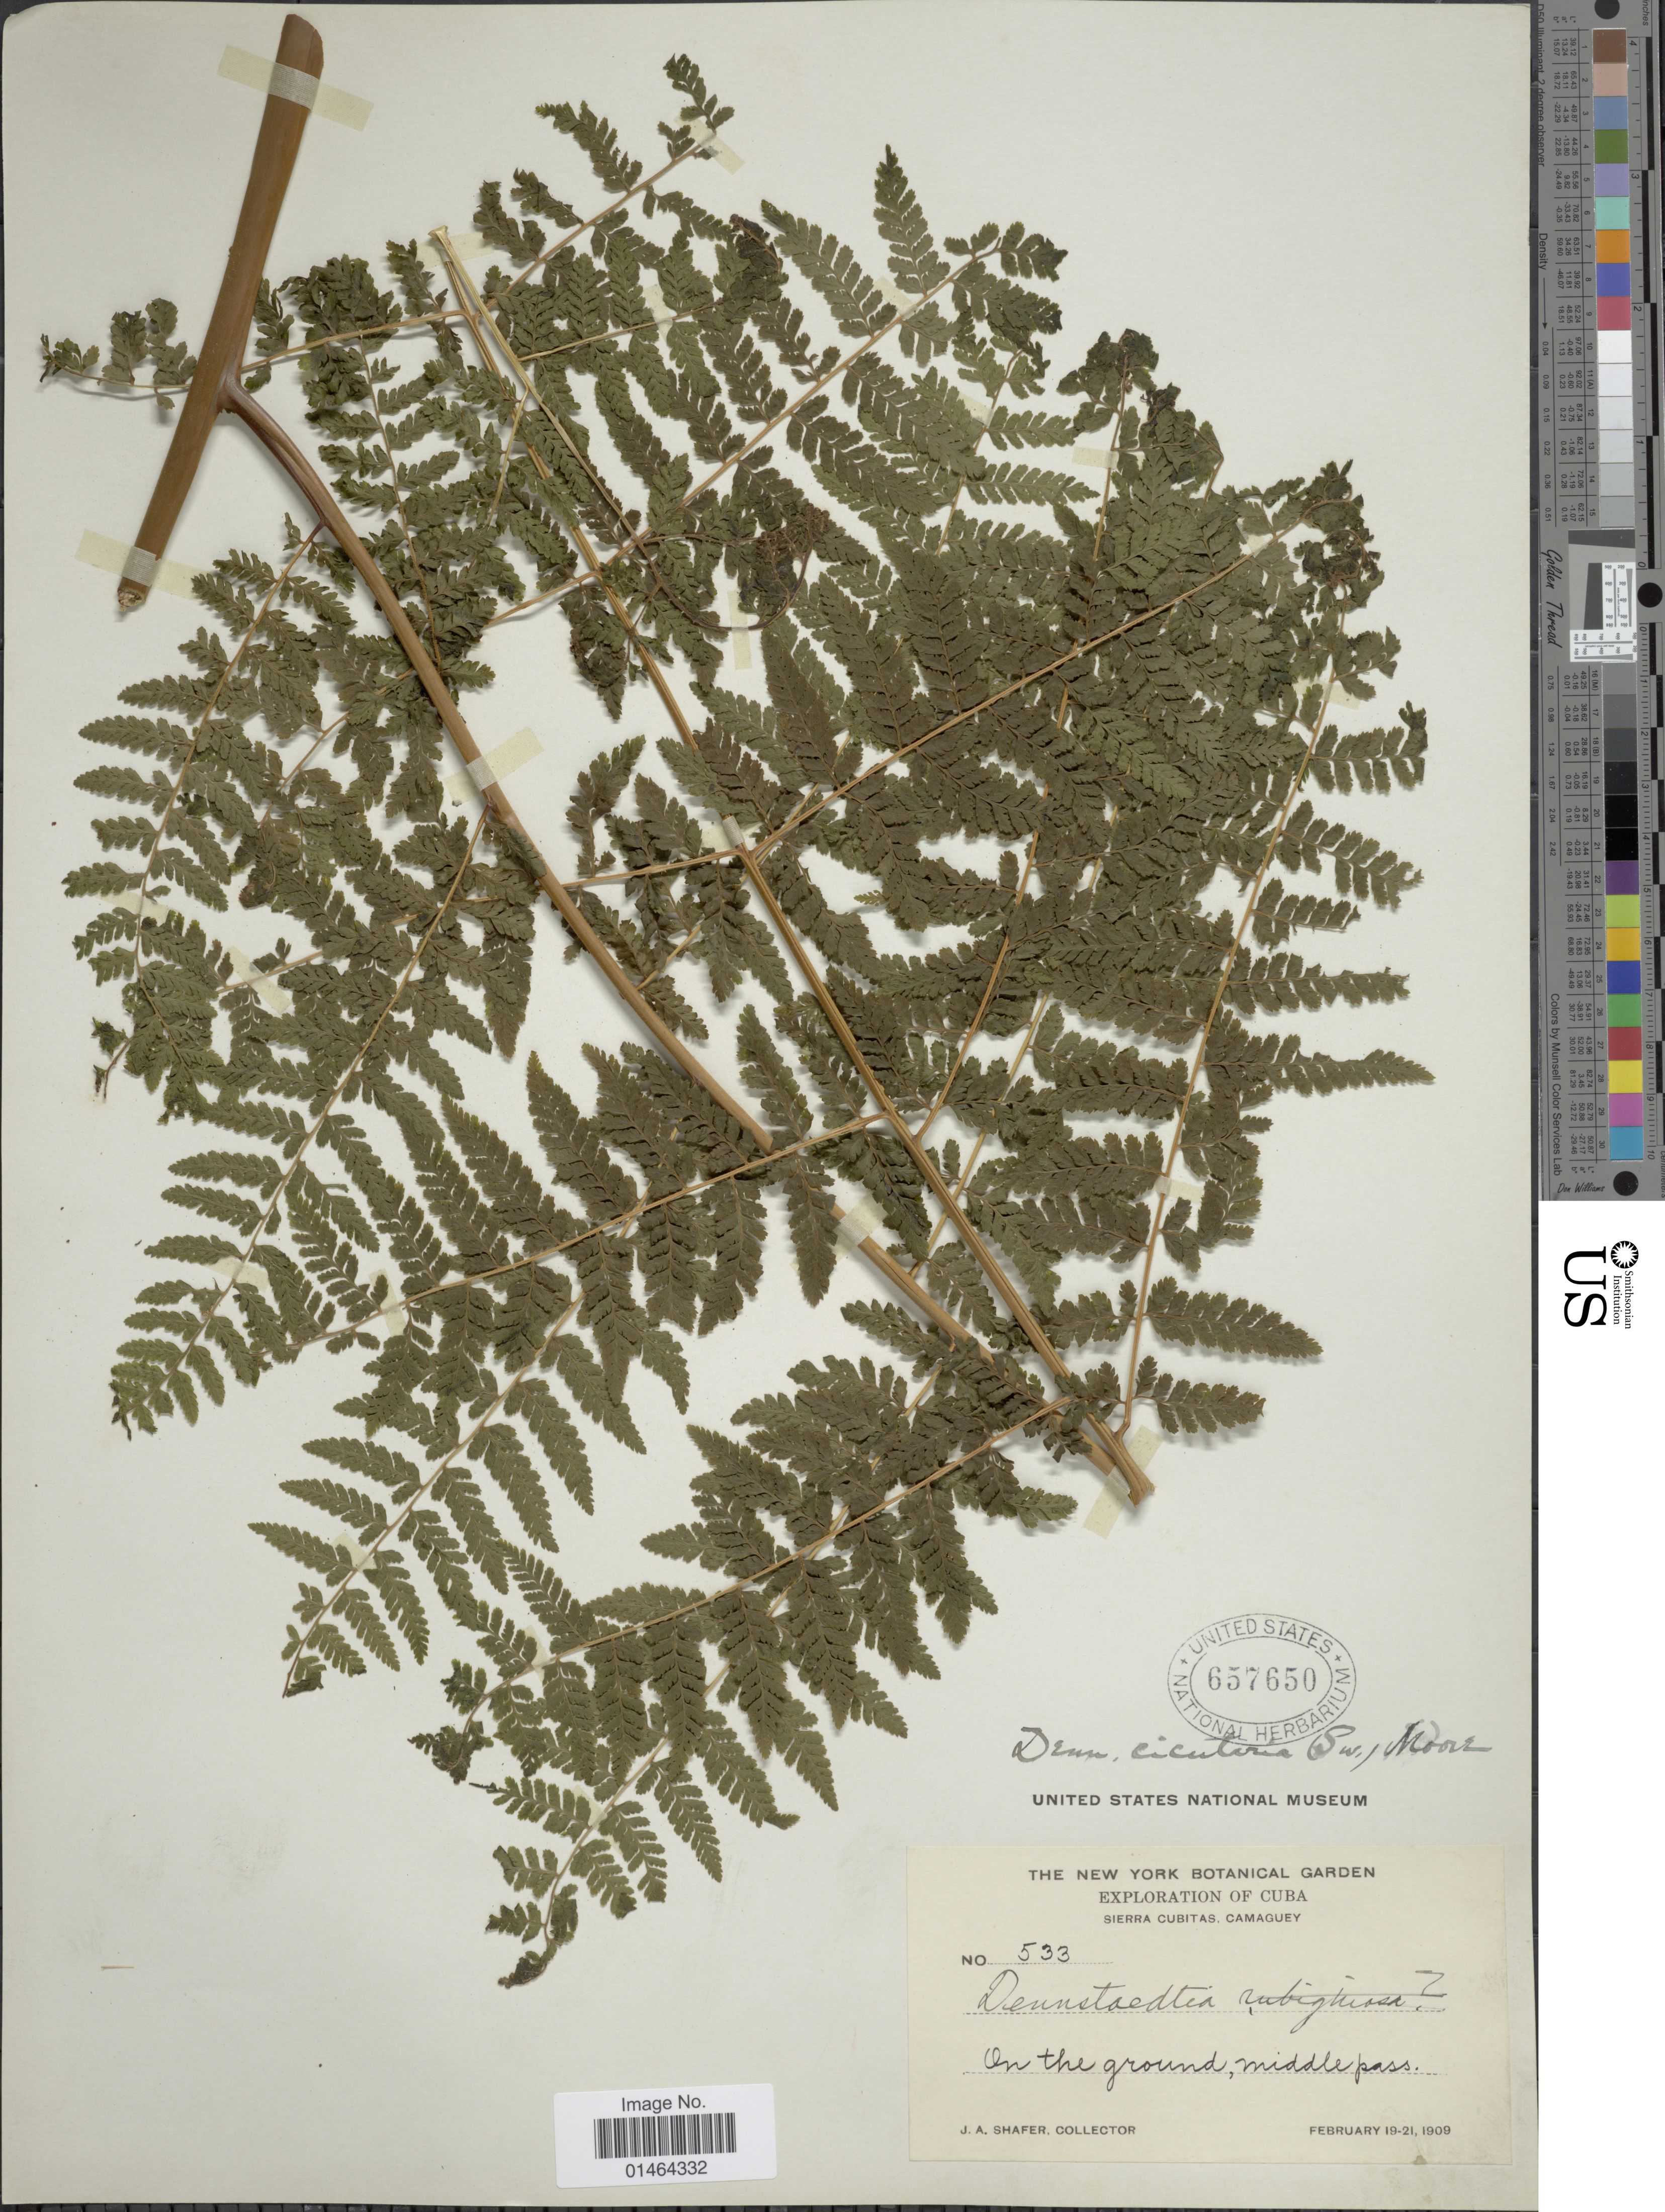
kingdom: Plantae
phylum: Tracheophyta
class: Polypodiopsida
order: Polypodiales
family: Dennstaedtiaceae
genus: Dennstaedtia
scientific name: Dennstaedtia cicutaria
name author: (Sw.) T. Moore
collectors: J. A. Shafer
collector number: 533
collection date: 1909-02-19/1909-02-21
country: Cuba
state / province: Camagüey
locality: Sierra Cubitas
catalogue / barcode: US 657650